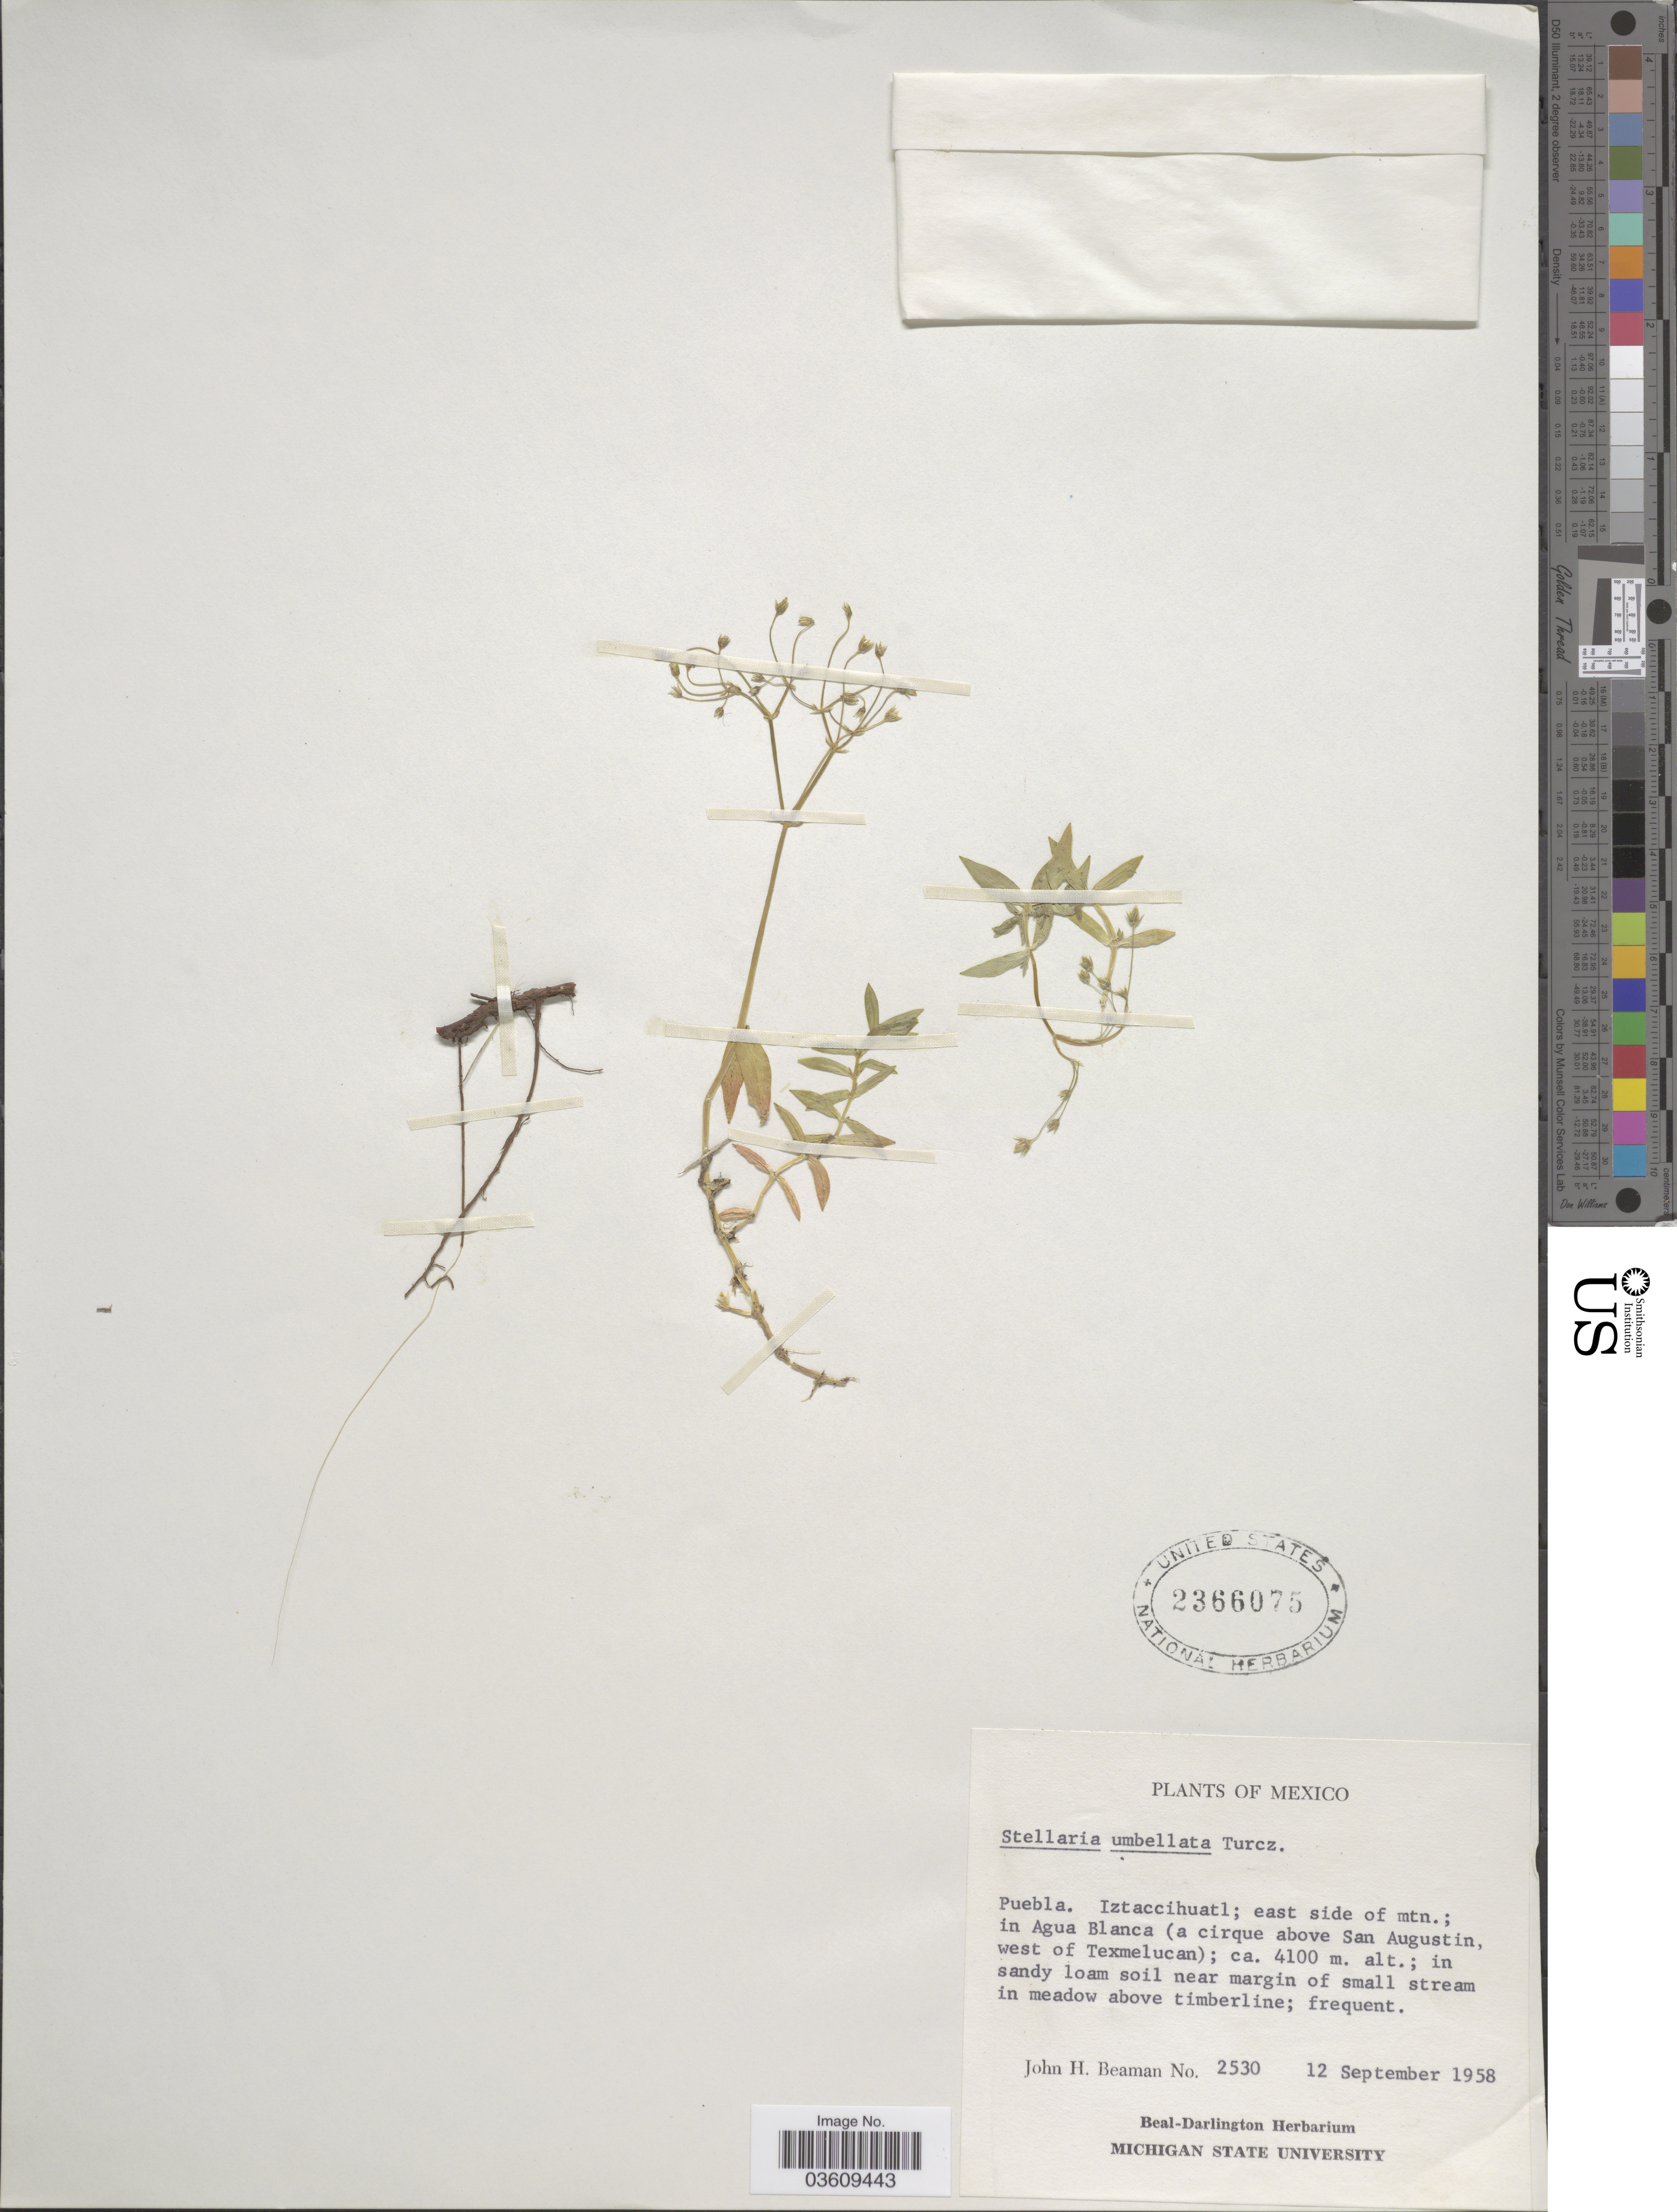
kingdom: Plantae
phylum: Tracheophyta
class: Magnoliopsida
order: Caryophyllales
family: Caryophyllaceae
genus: Stellaria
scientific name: Stellaria umbellata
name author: Turcz.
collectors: J. H. Beaman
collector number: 2530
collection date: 1958-09-12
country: Mexico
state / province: Puebla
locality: Iztaccihuatl; east side of mtn.; in Agua Blanca (a cirque above San Augustin, west of Texmelucan).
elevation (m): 4100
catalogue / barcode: US 2366075